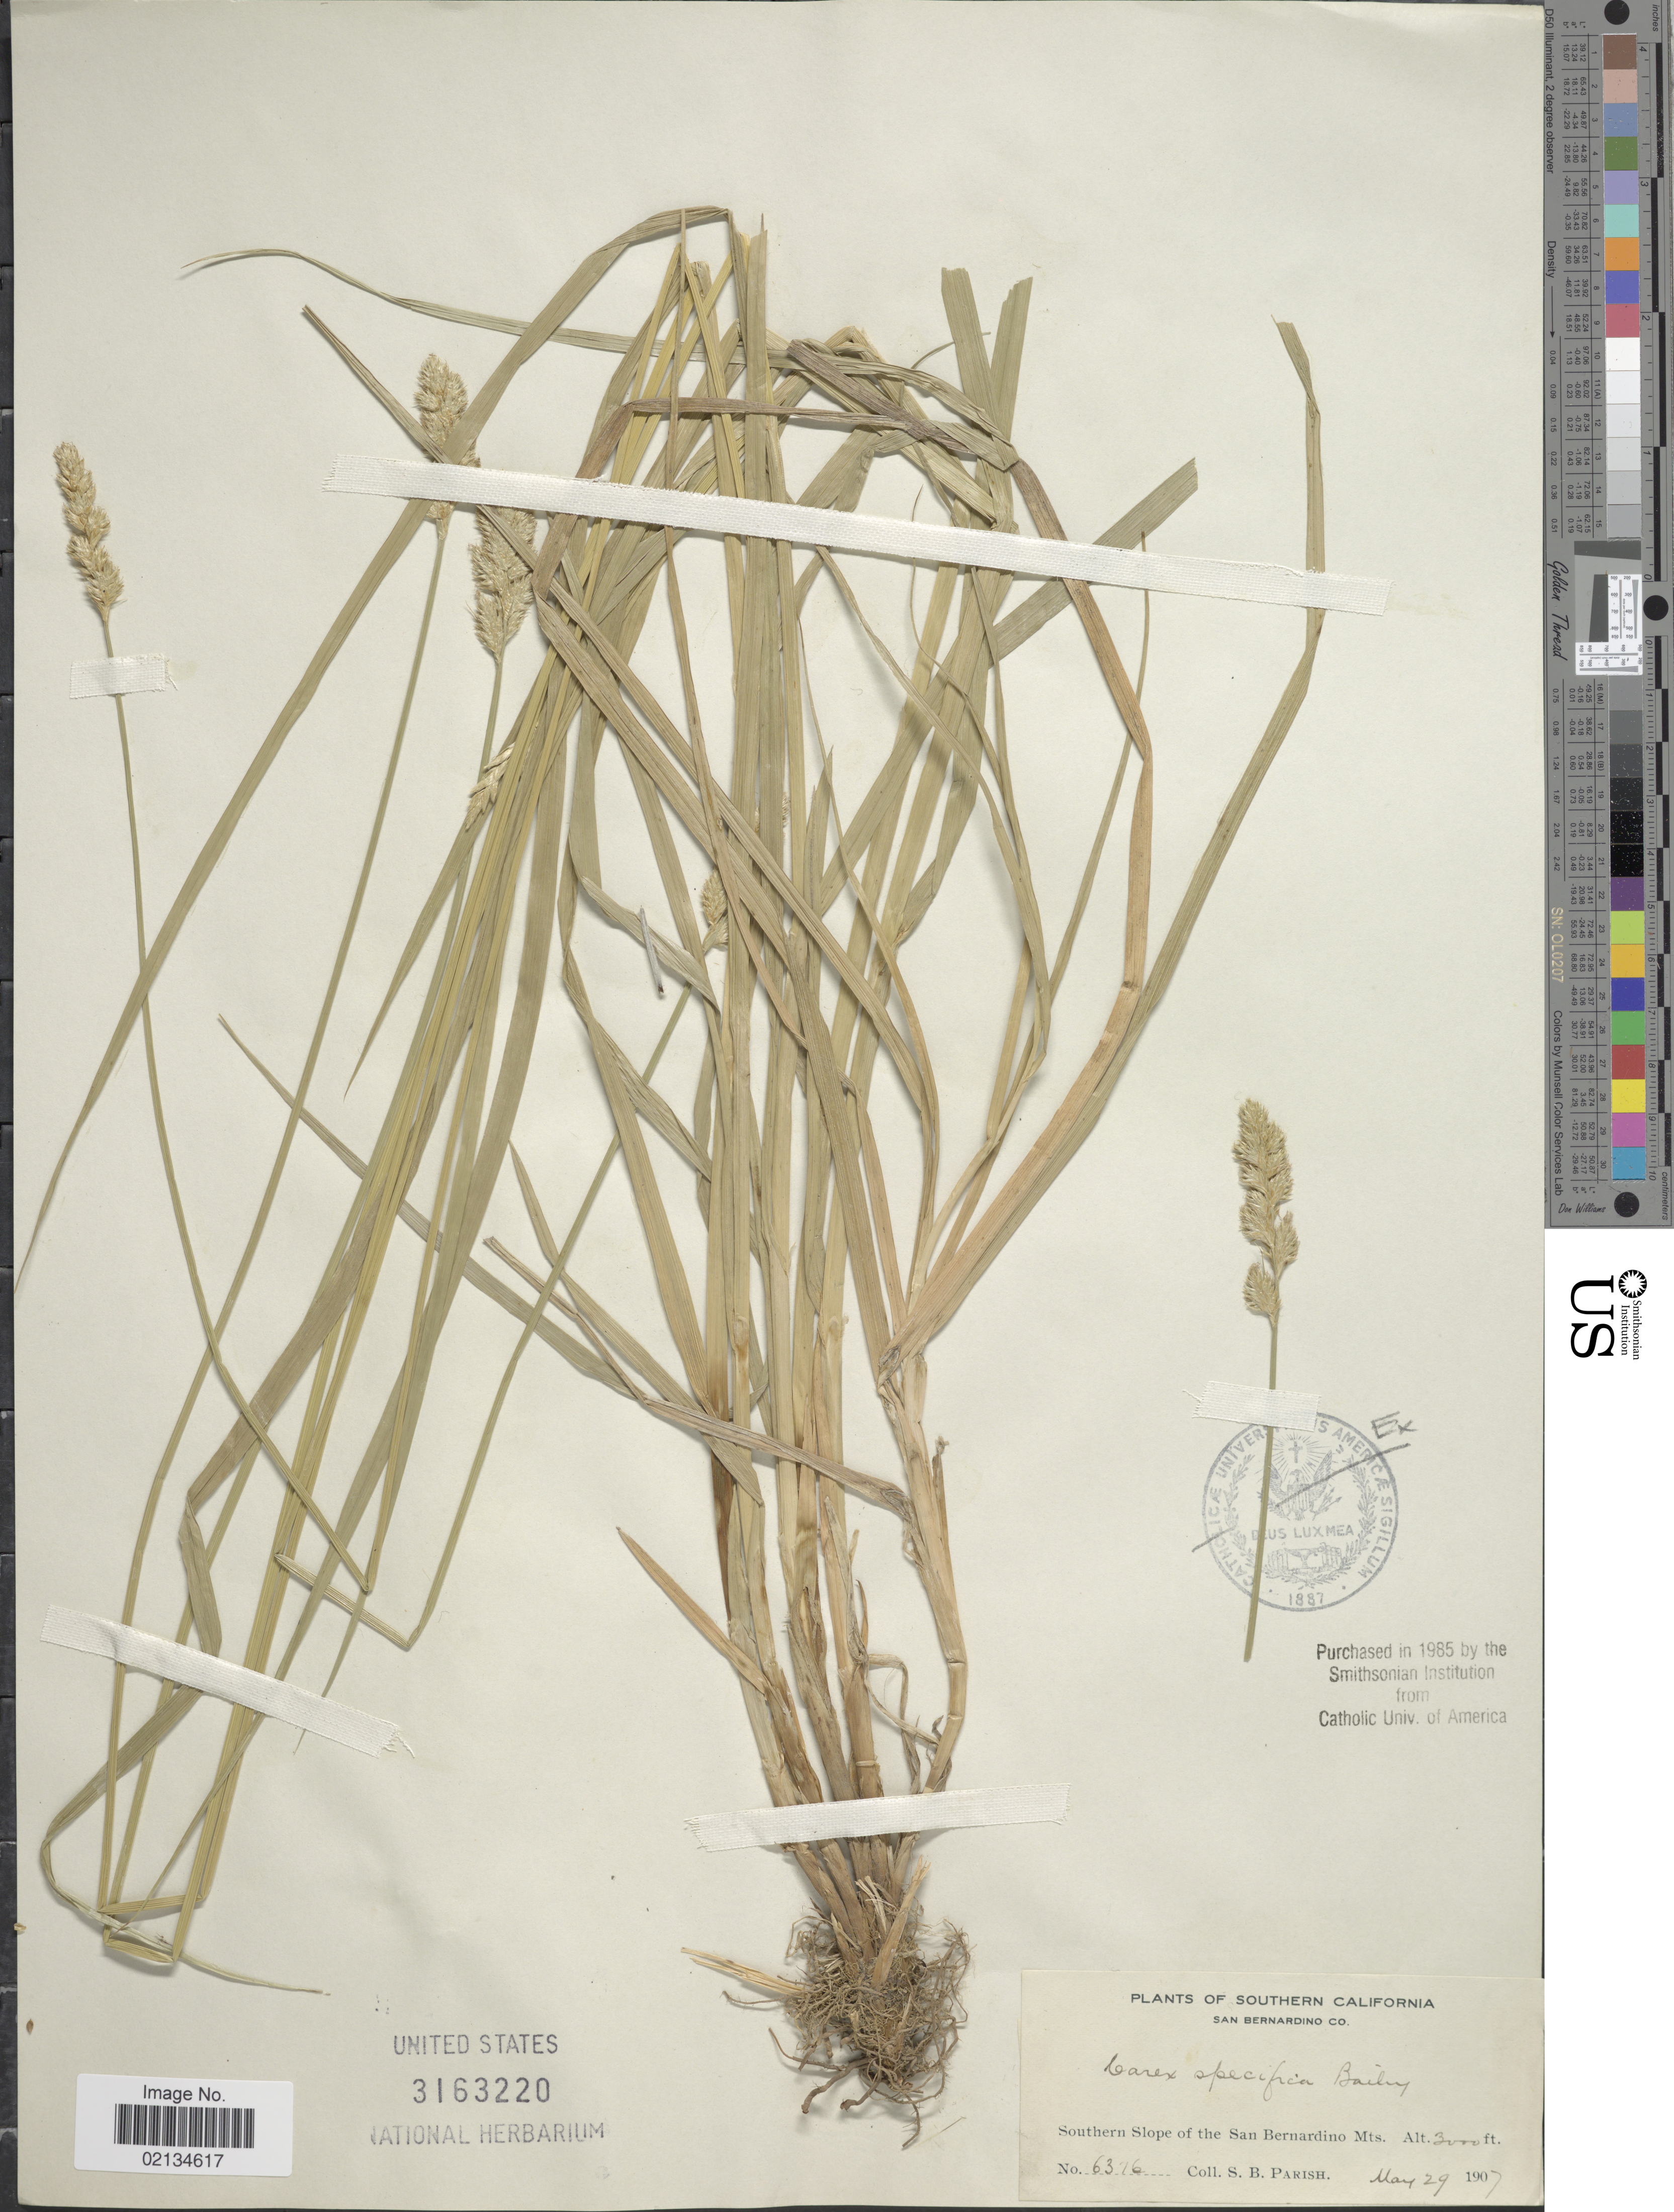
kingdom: Plantae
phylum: Tracheophyta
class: Liliopsida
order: Poales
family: Cyperaceae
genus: Carex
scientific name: Carex specifica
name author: L.H. Bailey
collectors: S. B. Parish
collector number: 6376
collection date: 1907-05-29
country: United States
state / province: California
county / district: San Bernardino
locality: Southern California, San Bernardino Co., Southern Slope of the San Bernardino Mts.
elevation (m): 914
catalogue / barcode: US 3163220